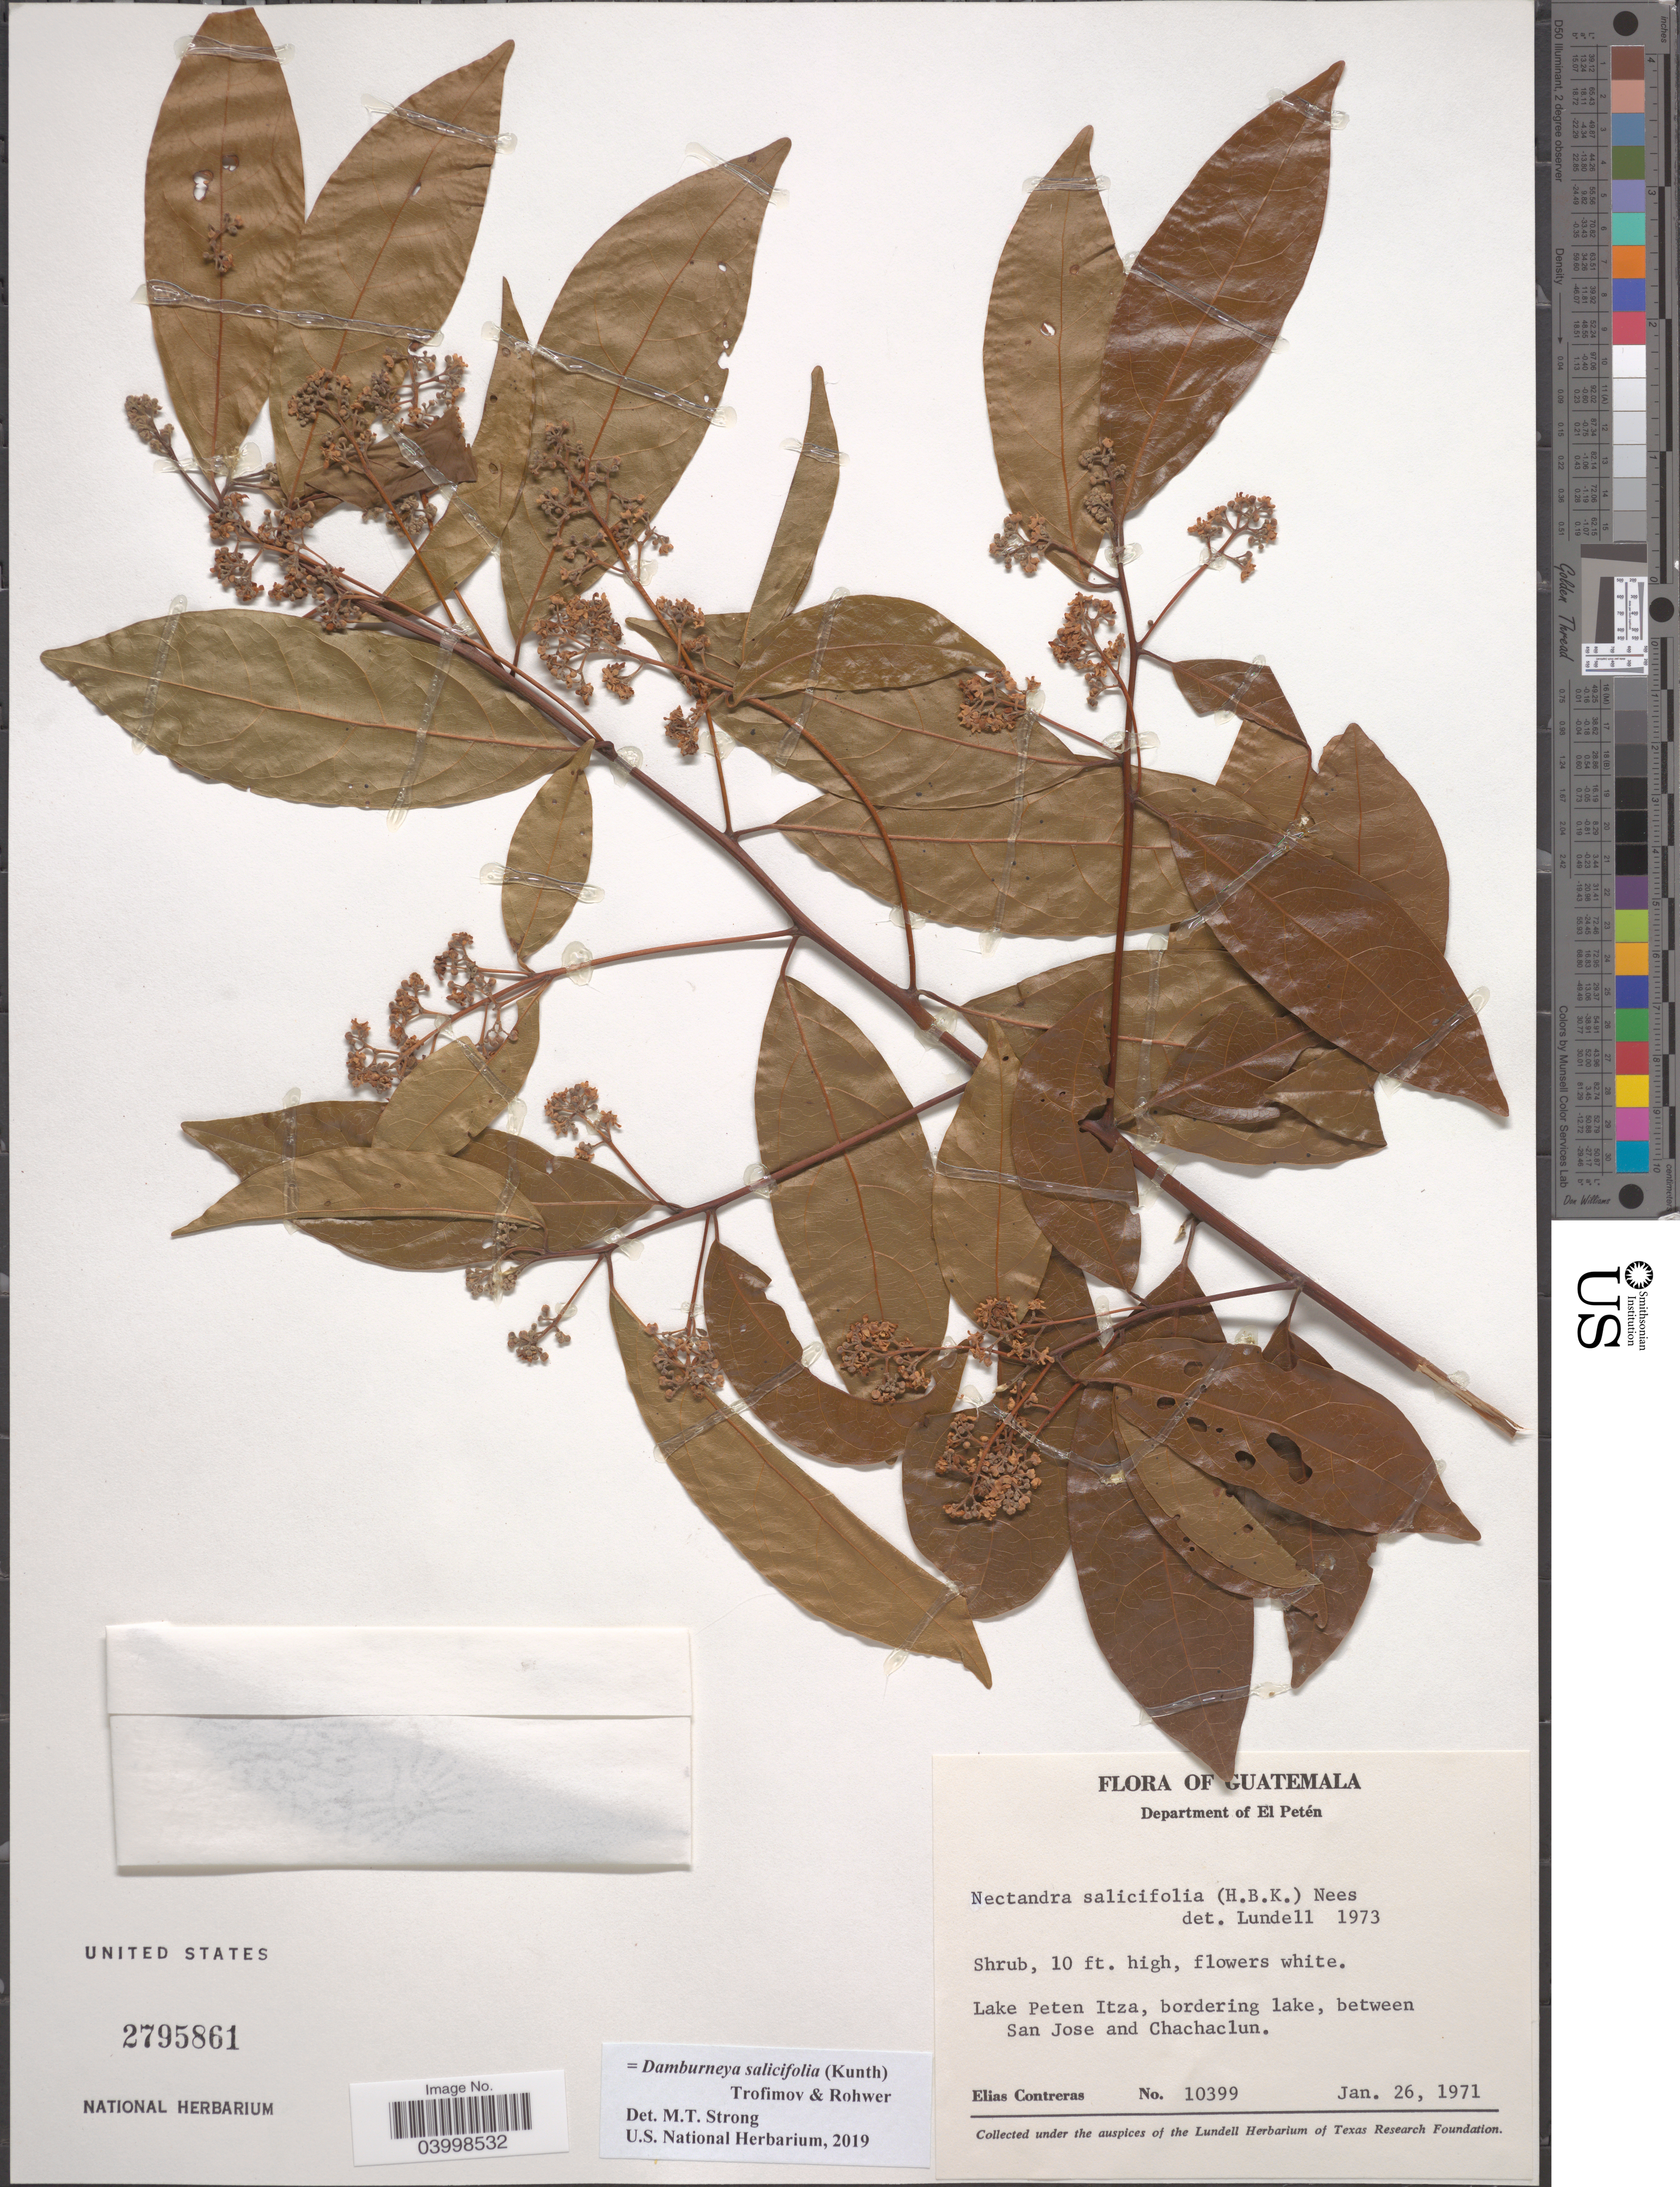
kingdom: Plantae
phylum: Tracheophyta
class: Magnoliopsida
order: Laurales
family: Lauraceae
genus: Damburneya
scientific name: Damburneya salicifolia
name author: (Kunth) Trofimov & Rohwer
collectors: E. Contreras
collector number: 10399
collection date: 1971-01-26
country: Guatemala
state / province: El Peten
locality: Department of El Petén. Lake Peten Itza, bordering lake, between San Jose and Chachaclun.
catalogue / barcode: US 2795861